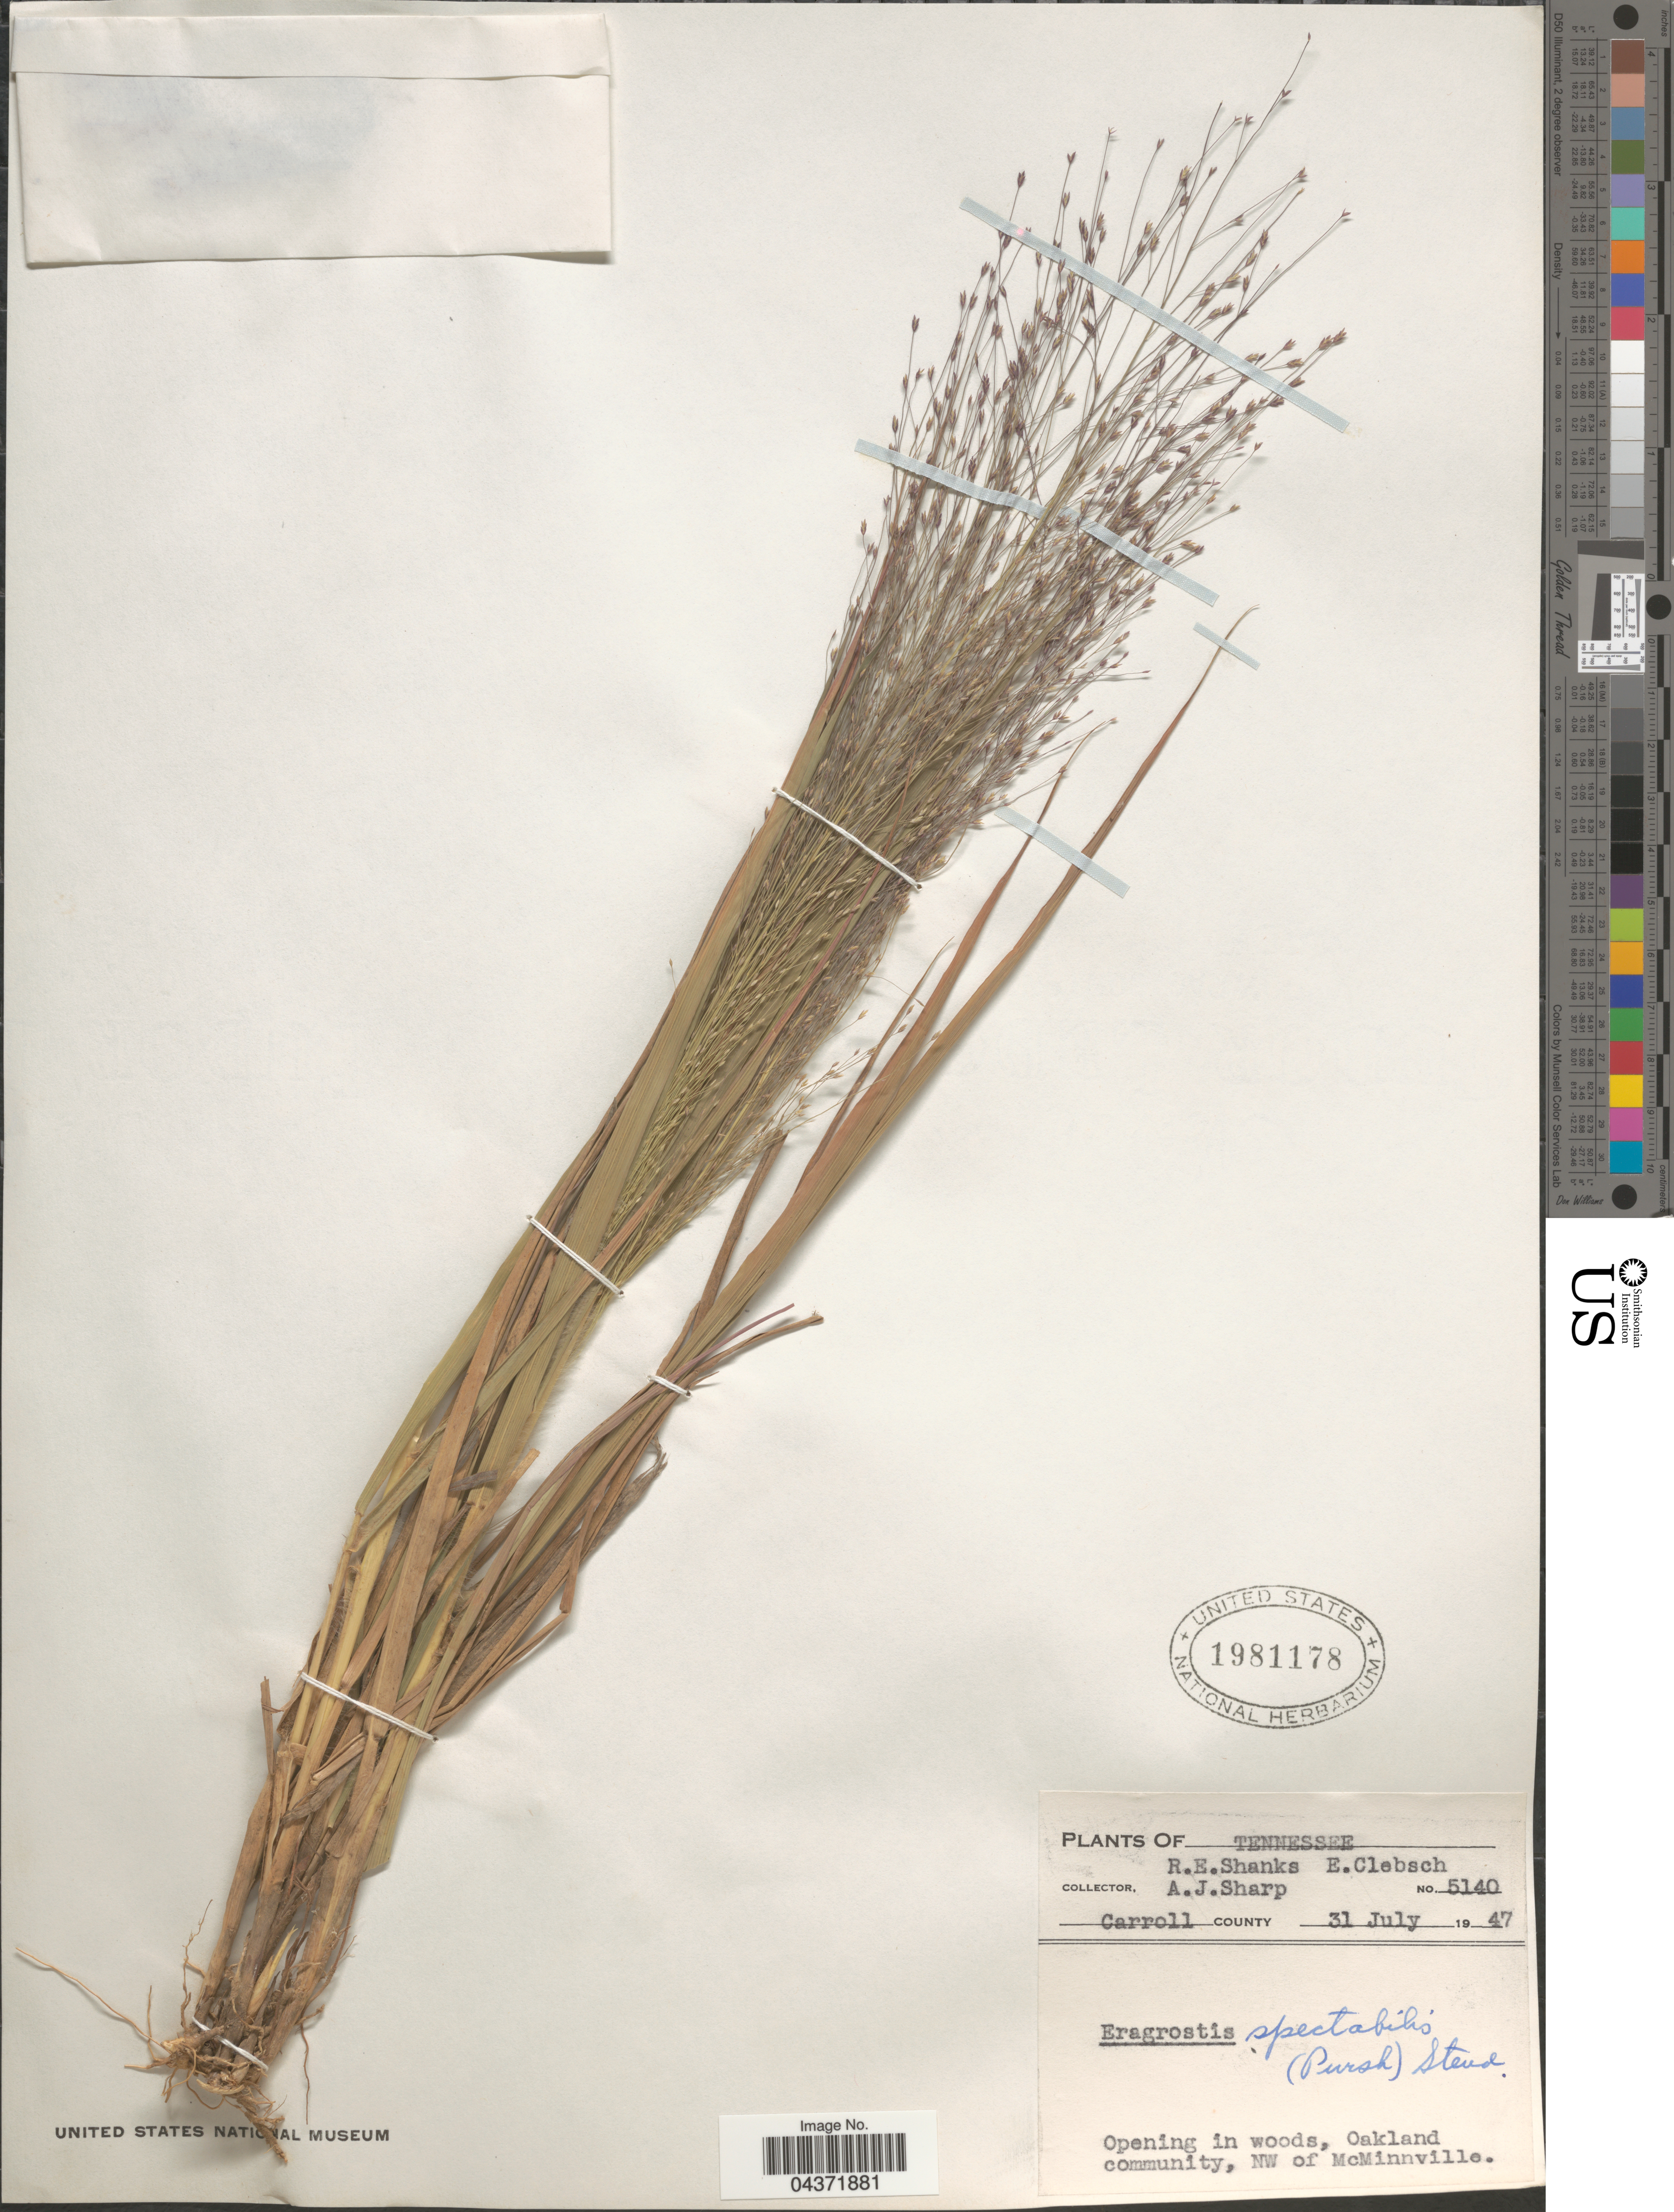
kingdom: Plantae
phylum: Tracheophyta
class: Liliopsida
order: Poales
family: Poaceae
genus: Eragrostis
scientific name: Eragrostis spectabilis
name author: (Pursh) Steud.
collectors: R. Shanks, E. Clebsch & A. J. Sharp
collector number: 5140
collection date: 1947-07-31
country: United States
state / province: Tennessee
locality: Carroll County. Oakland community, NW of McMinnville.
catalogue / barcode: US 1981178